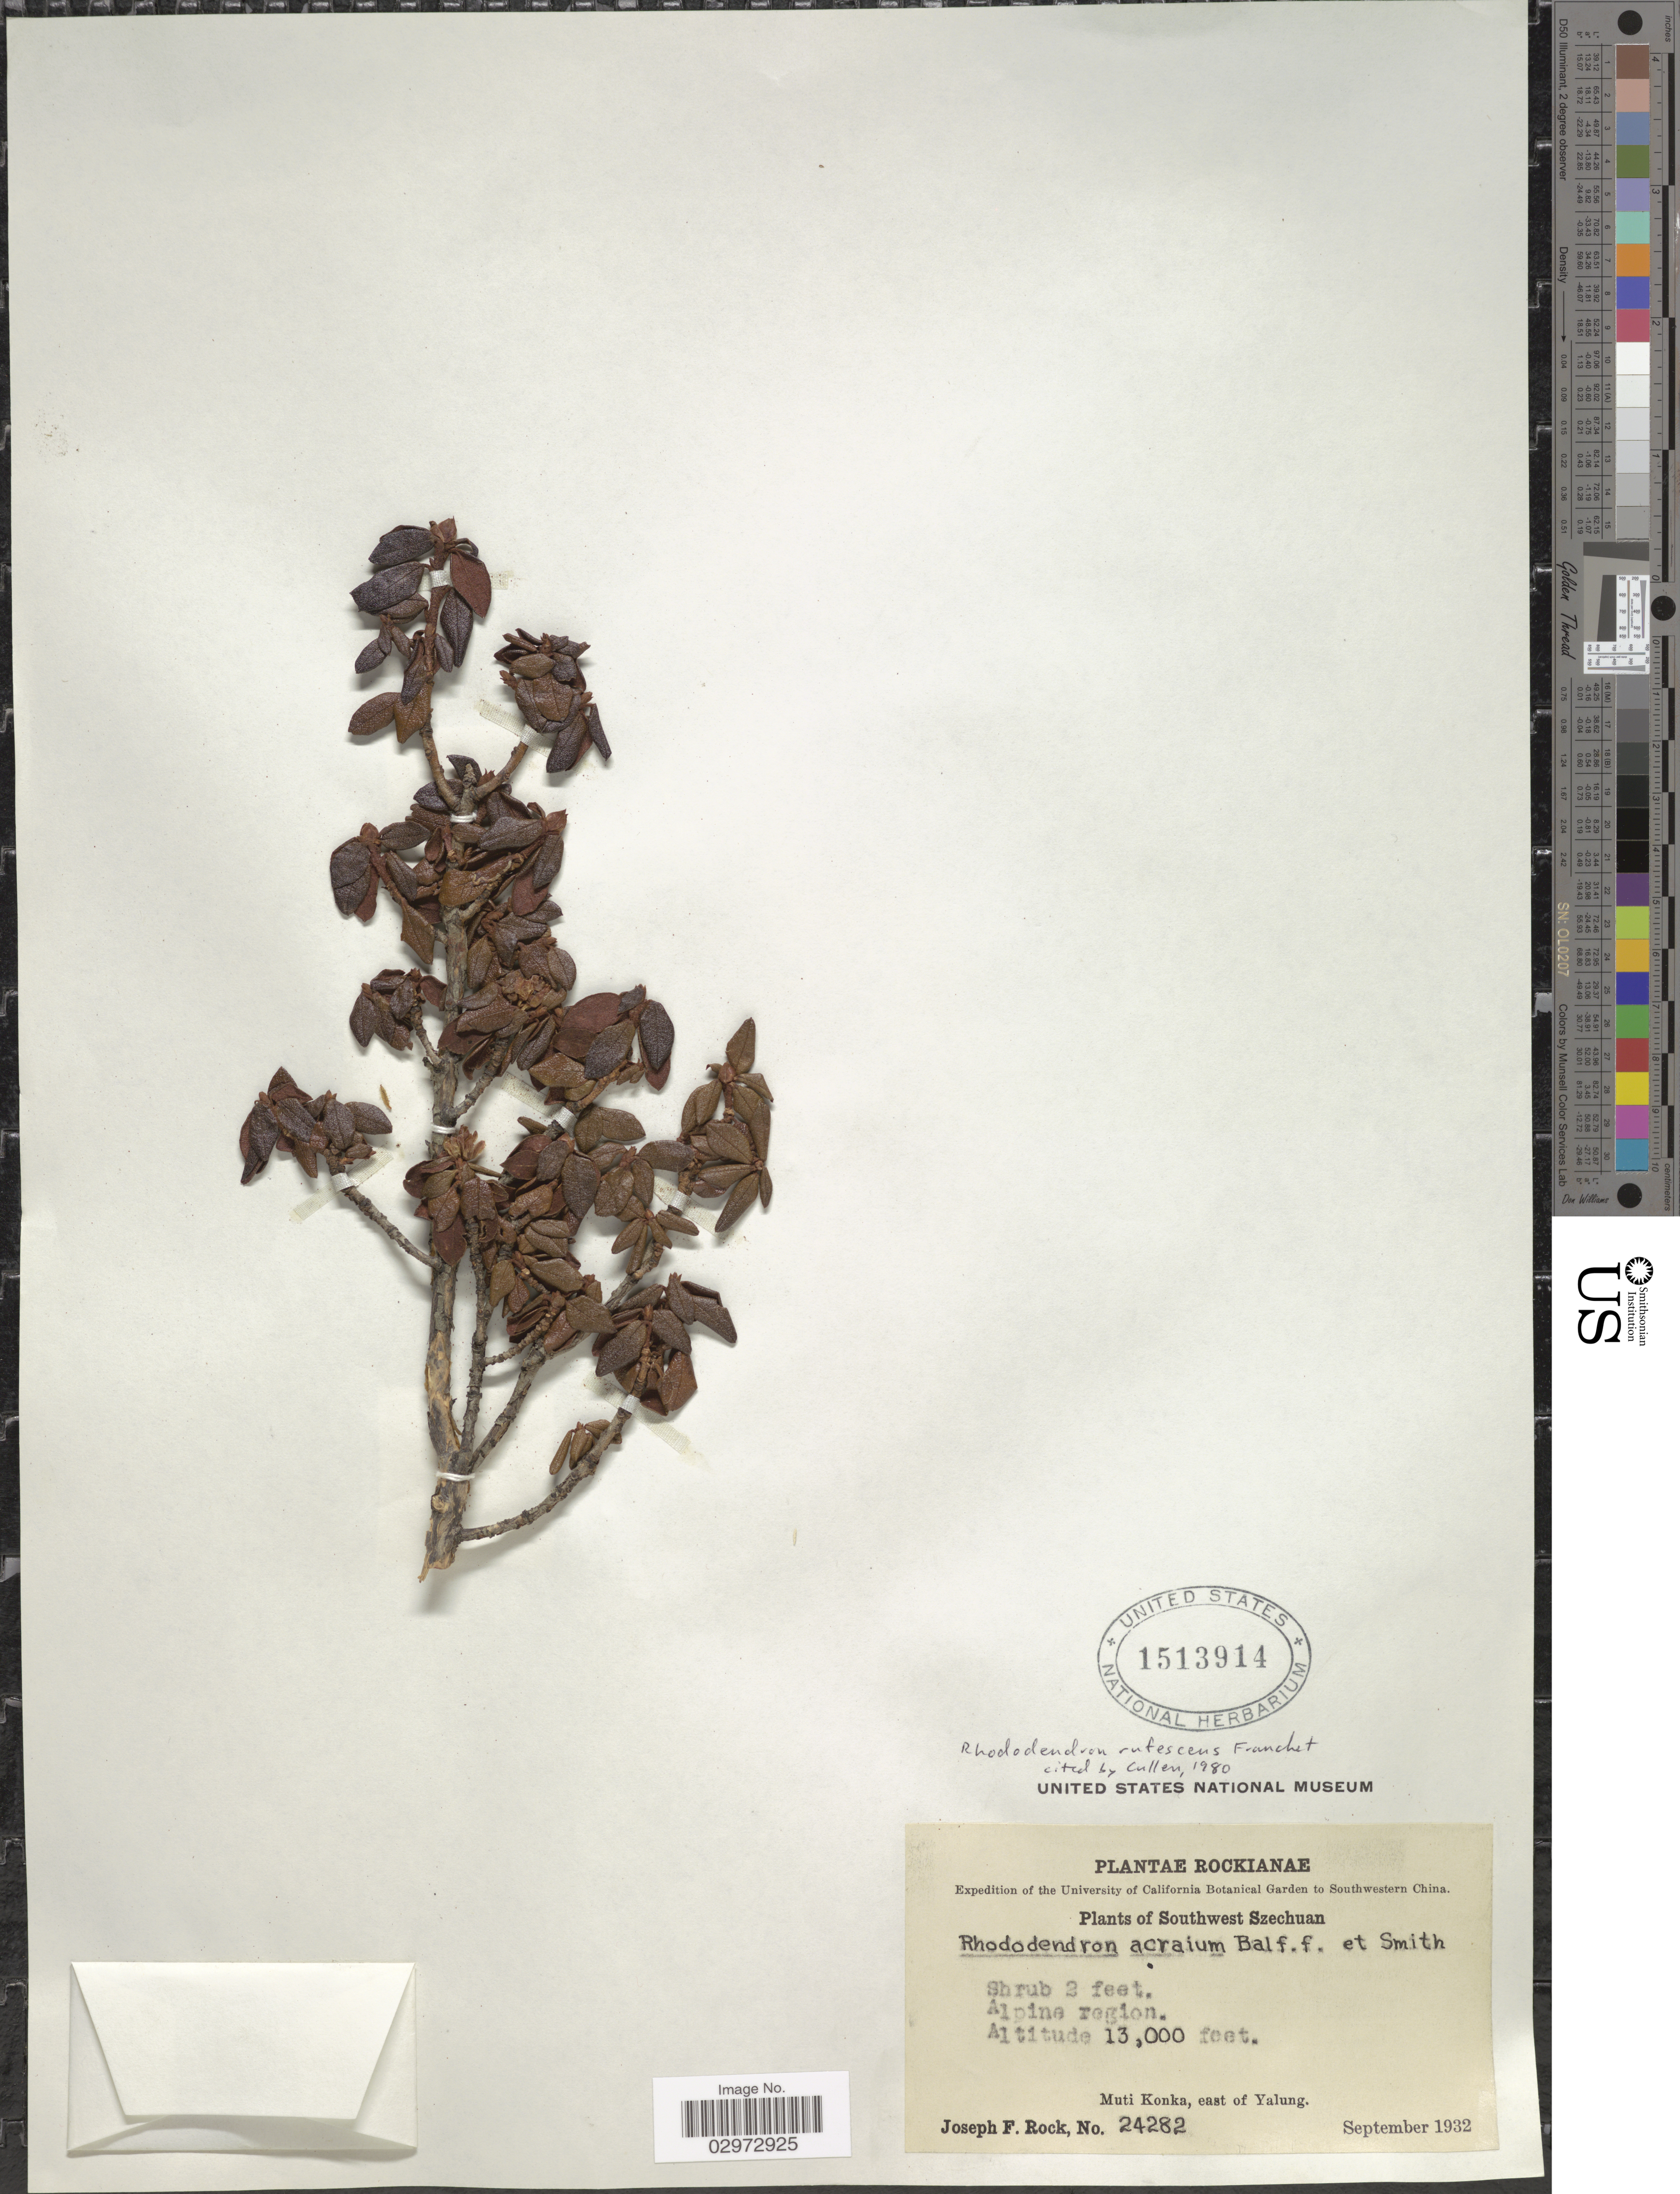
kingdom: Plantae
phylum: Tracheophyta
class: Magnoliopsida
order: Ericales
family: Ericaceae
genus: Rhododendron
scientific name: Rhododendron rufescens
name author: Franch.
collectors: J. F. Rock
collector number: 24282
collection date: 1932-09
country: China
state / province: Sichuan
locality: Southwestern China, Southwest Szechuan, Muti Konka, east of Yalung.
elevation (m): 3962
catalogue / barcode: US 1513914